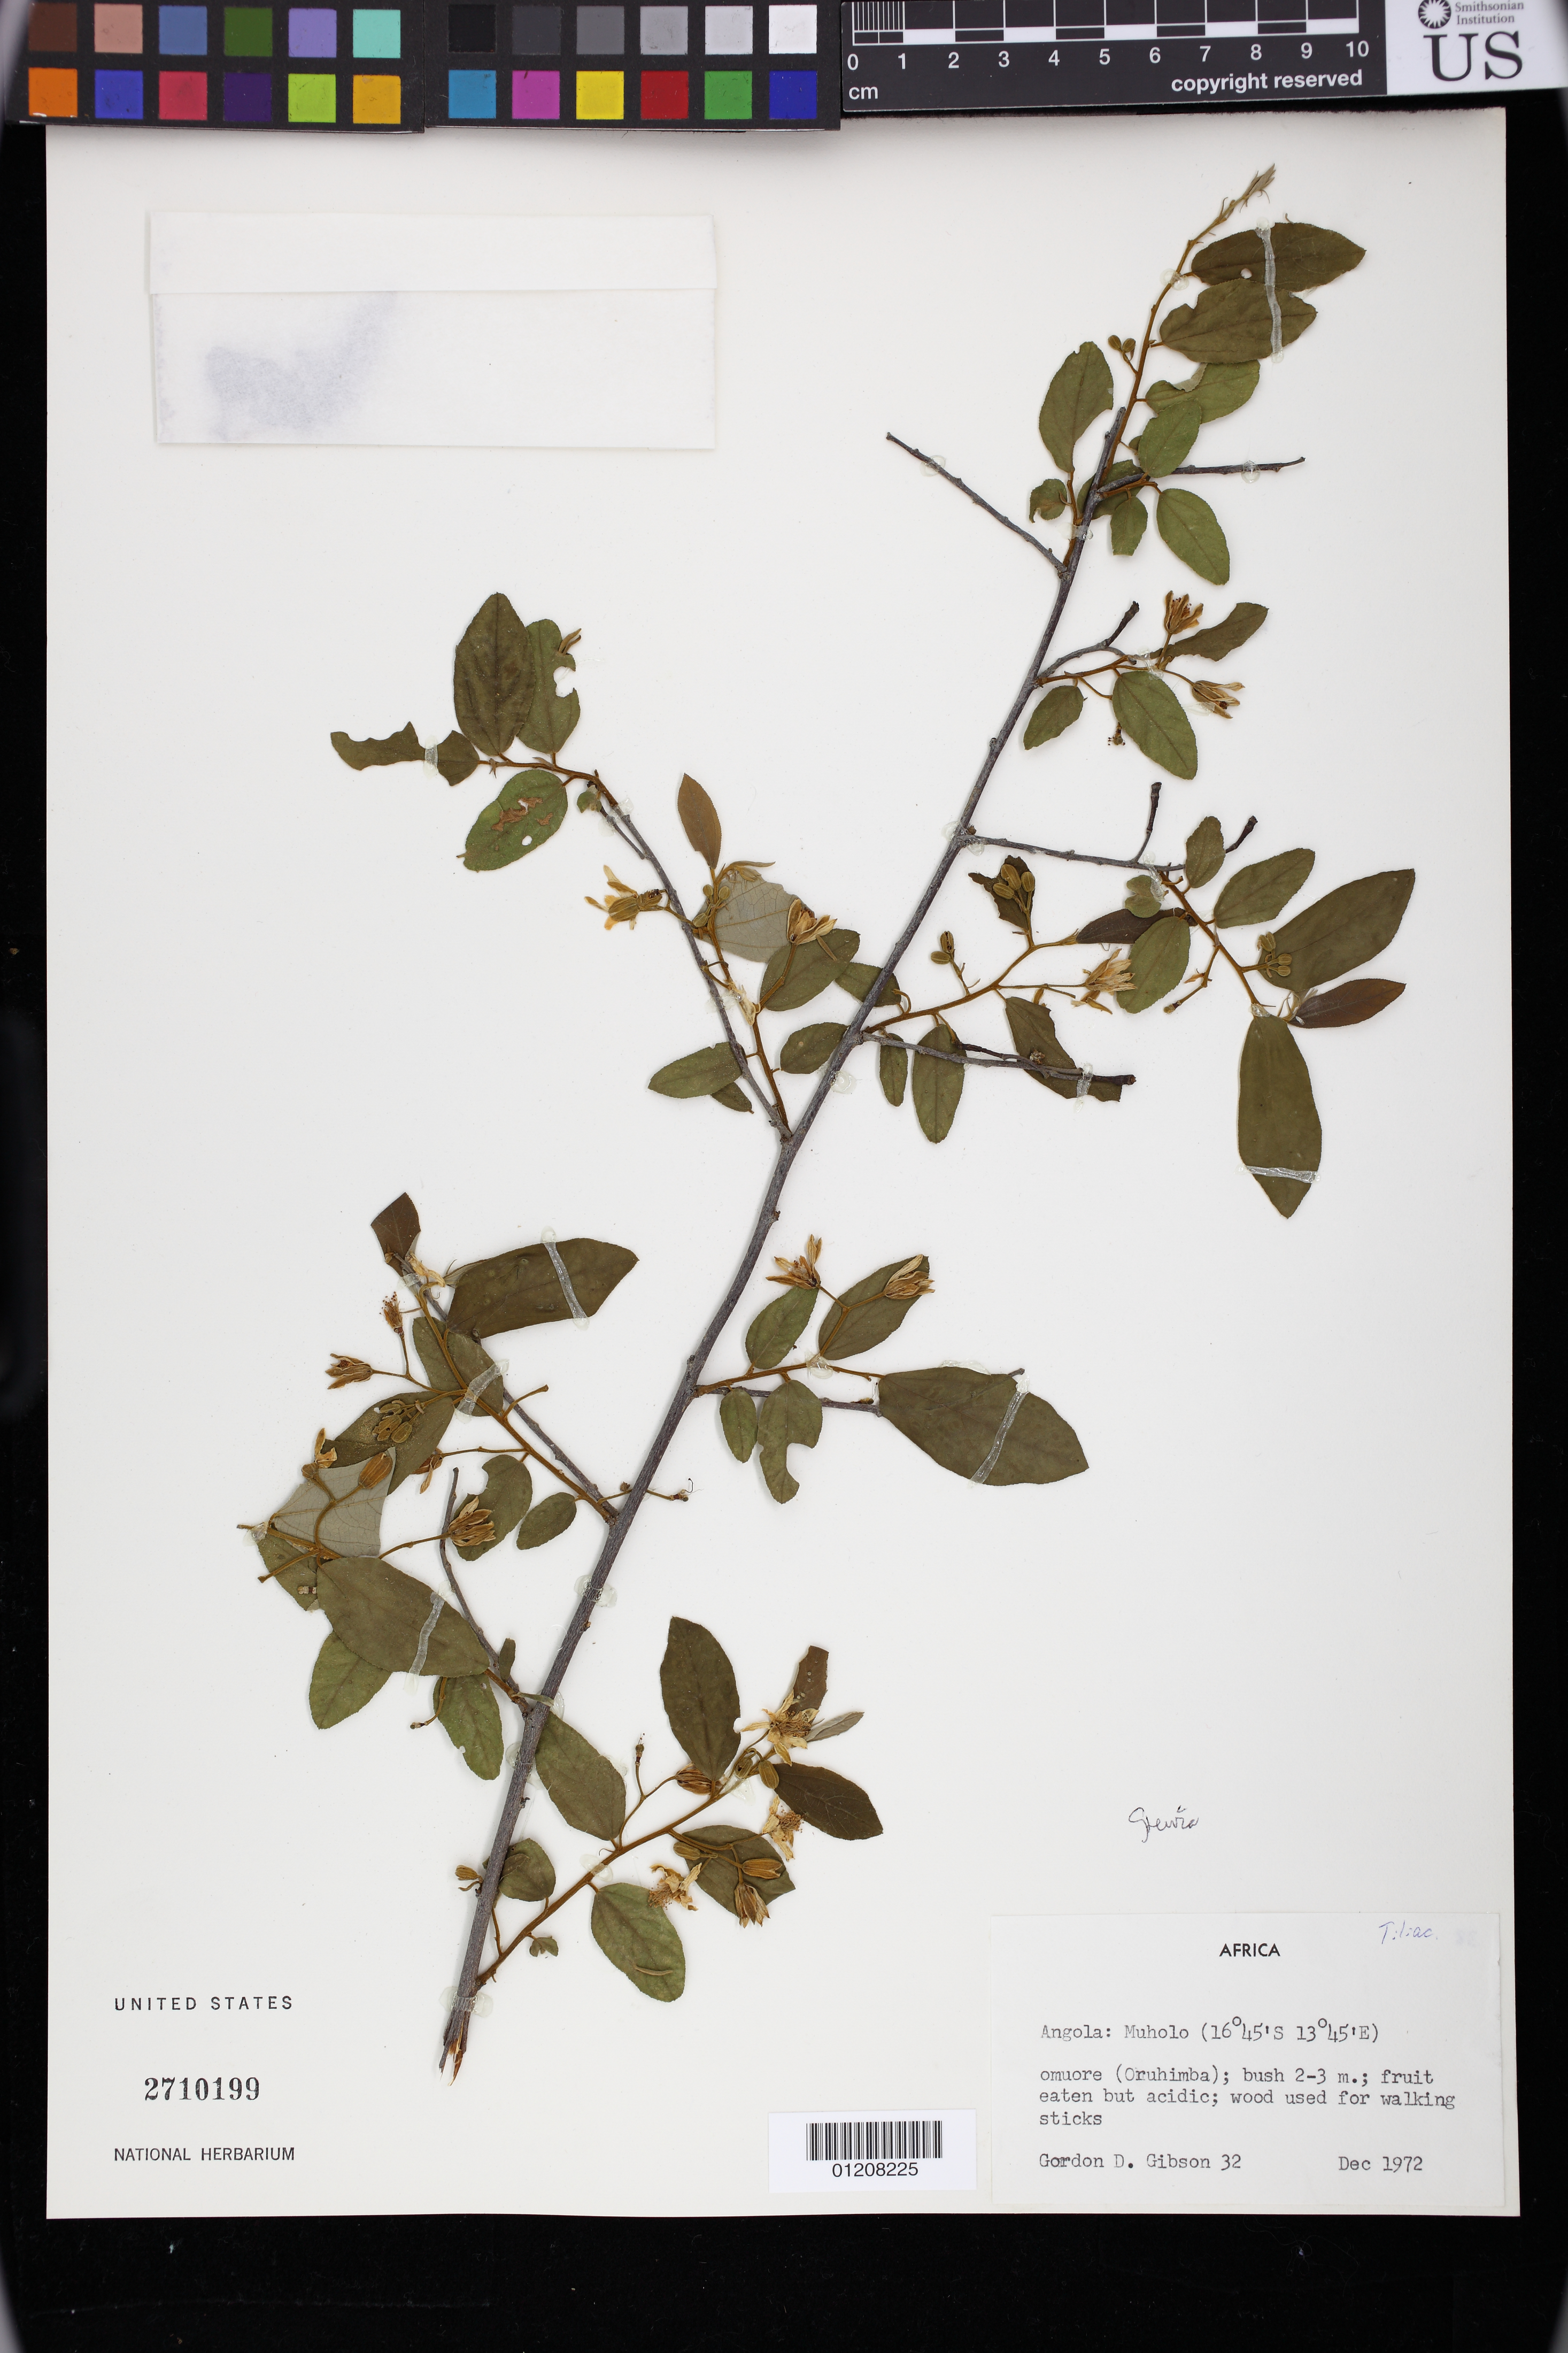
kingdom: Plantae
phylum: Tracheophyta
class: Magnoliopsida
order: Malvales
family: Malvaceae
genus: Grewia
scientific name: Grewia sp.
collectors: G. D. Gibson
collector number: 32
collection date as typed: Dec 1972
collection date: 1972-12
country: Angola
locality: Muholo.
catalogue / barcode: US 2710199